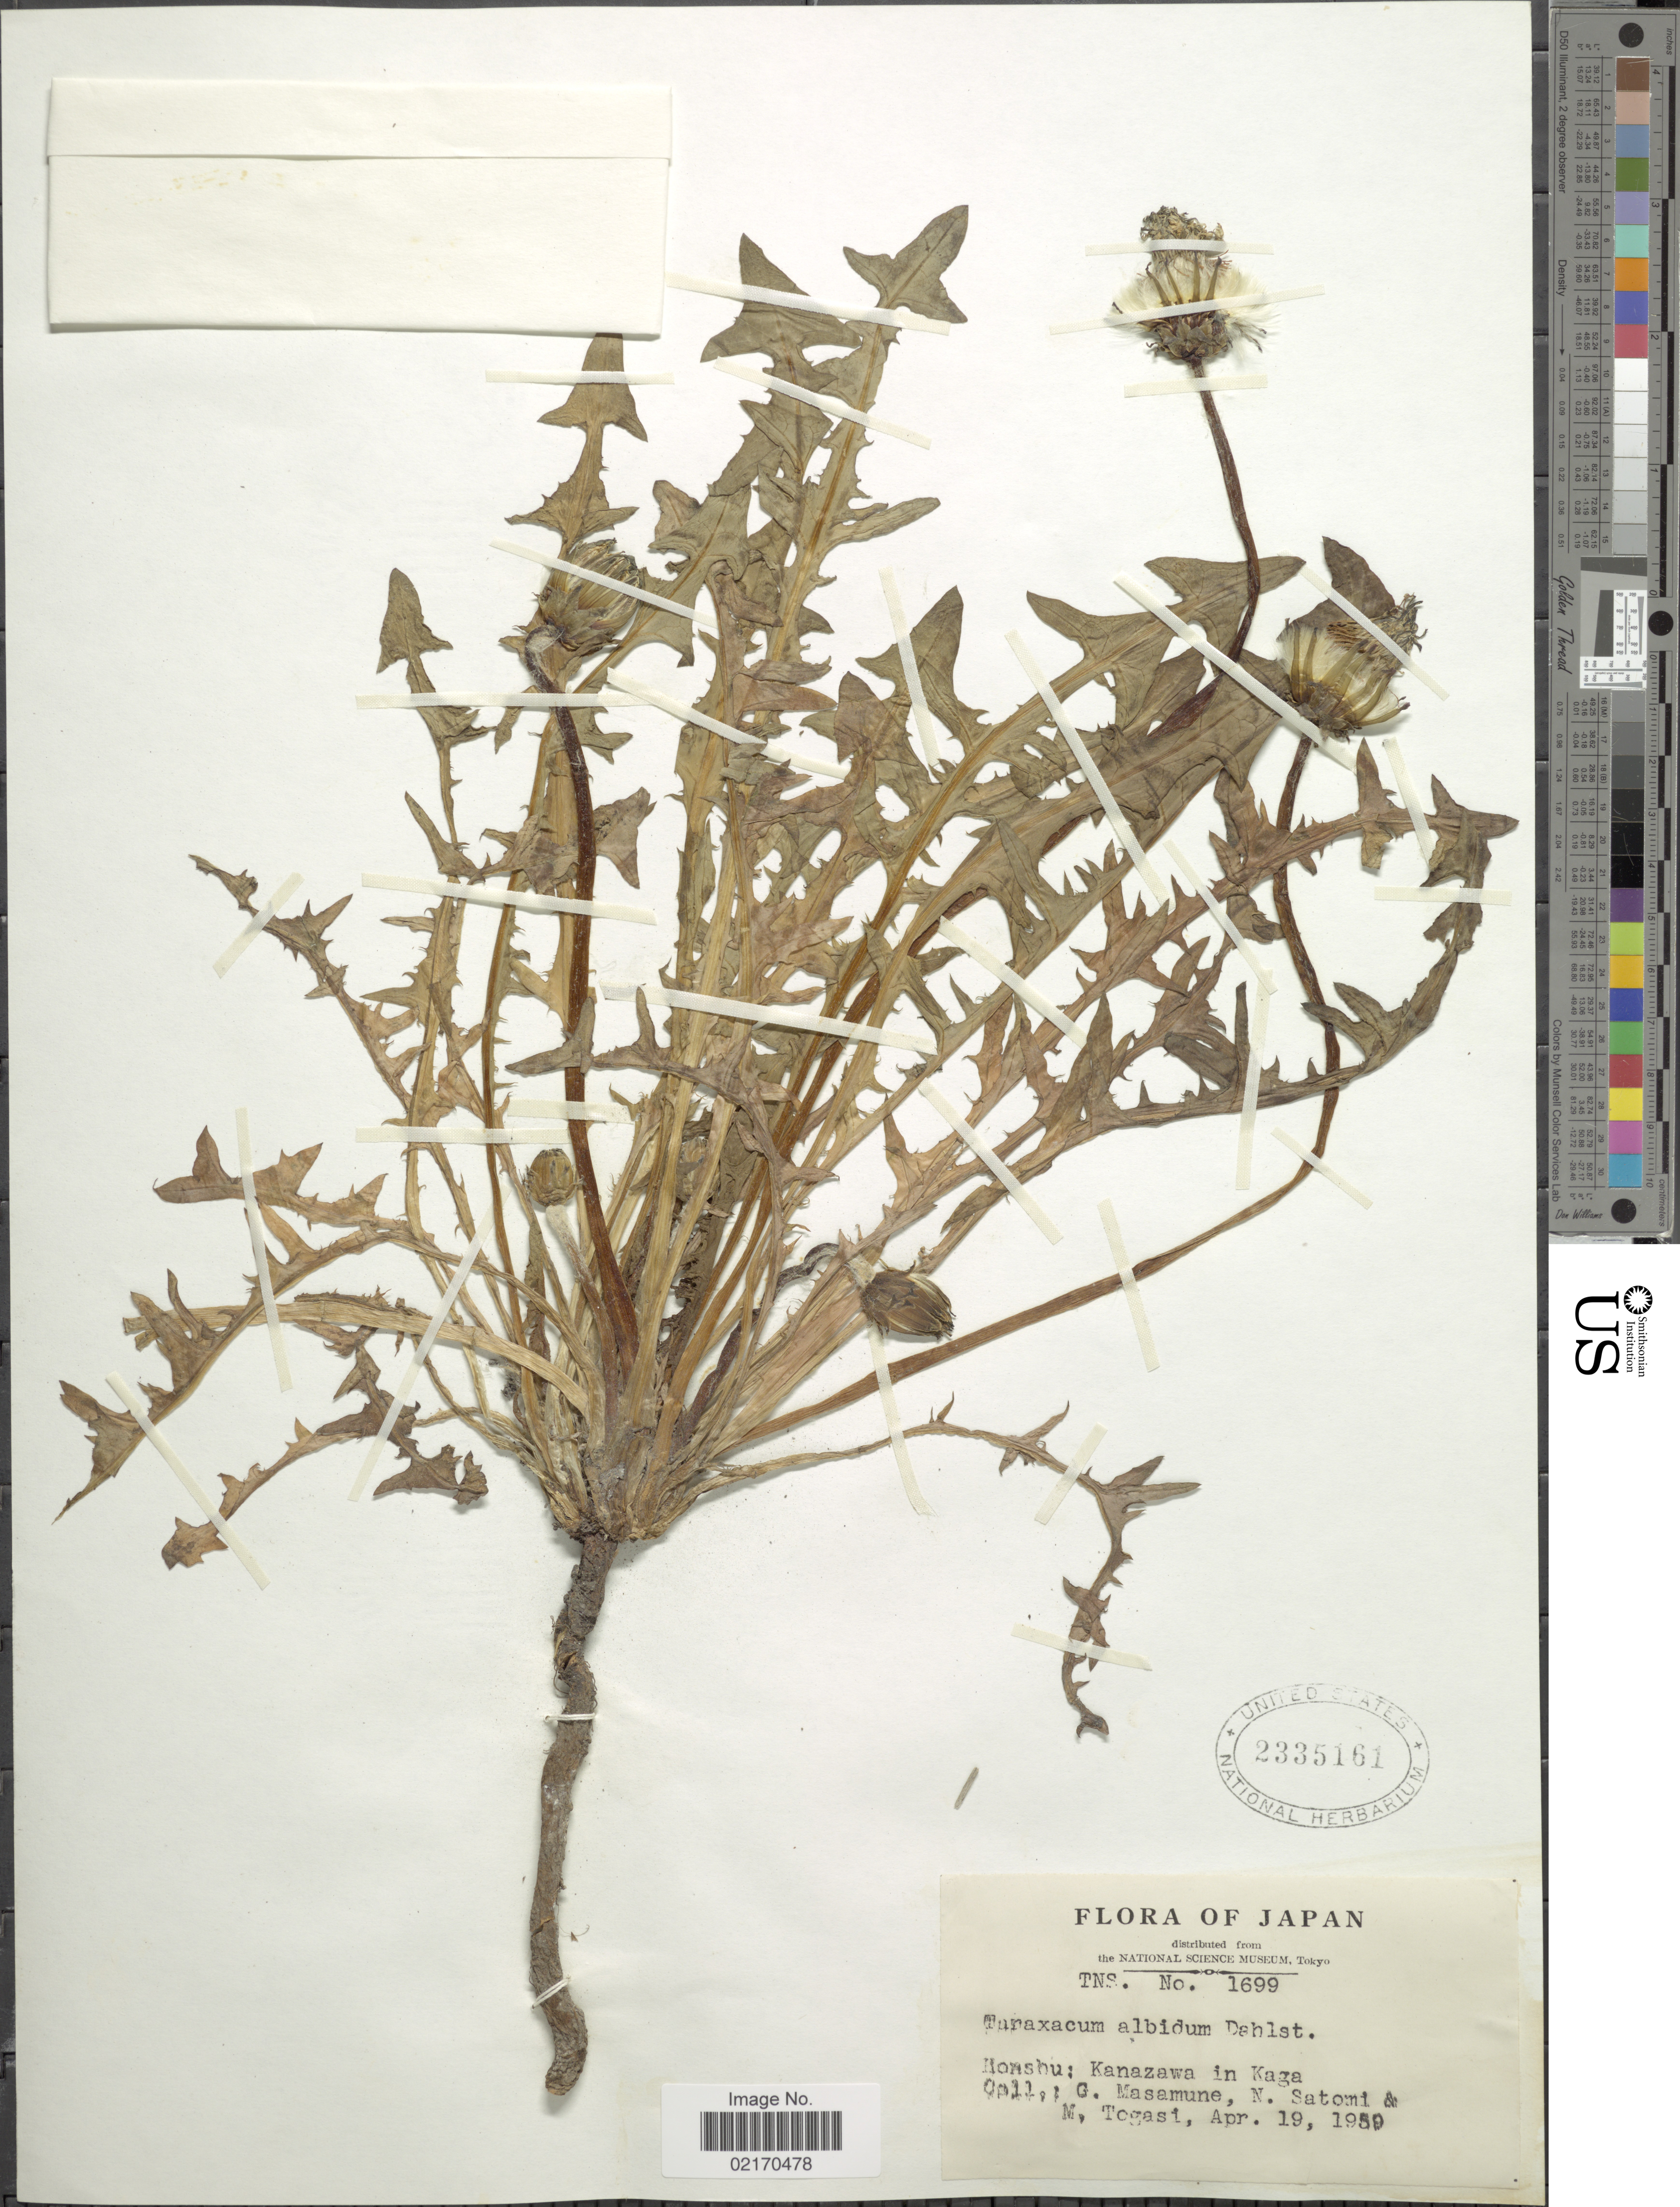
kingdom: Plantae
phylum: Tracheophyta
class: Magnoliopsida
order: Asterales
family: Asteraceae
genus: Taraxacum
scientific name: Taraxacum albidum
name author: Dahlst.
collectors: G. Masamune, N. Satomi & M. Togasi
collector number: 1699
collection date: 1959-04-19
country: Japan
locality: Honshu; Kanazawa in Kaga.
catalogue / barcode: US 2335161